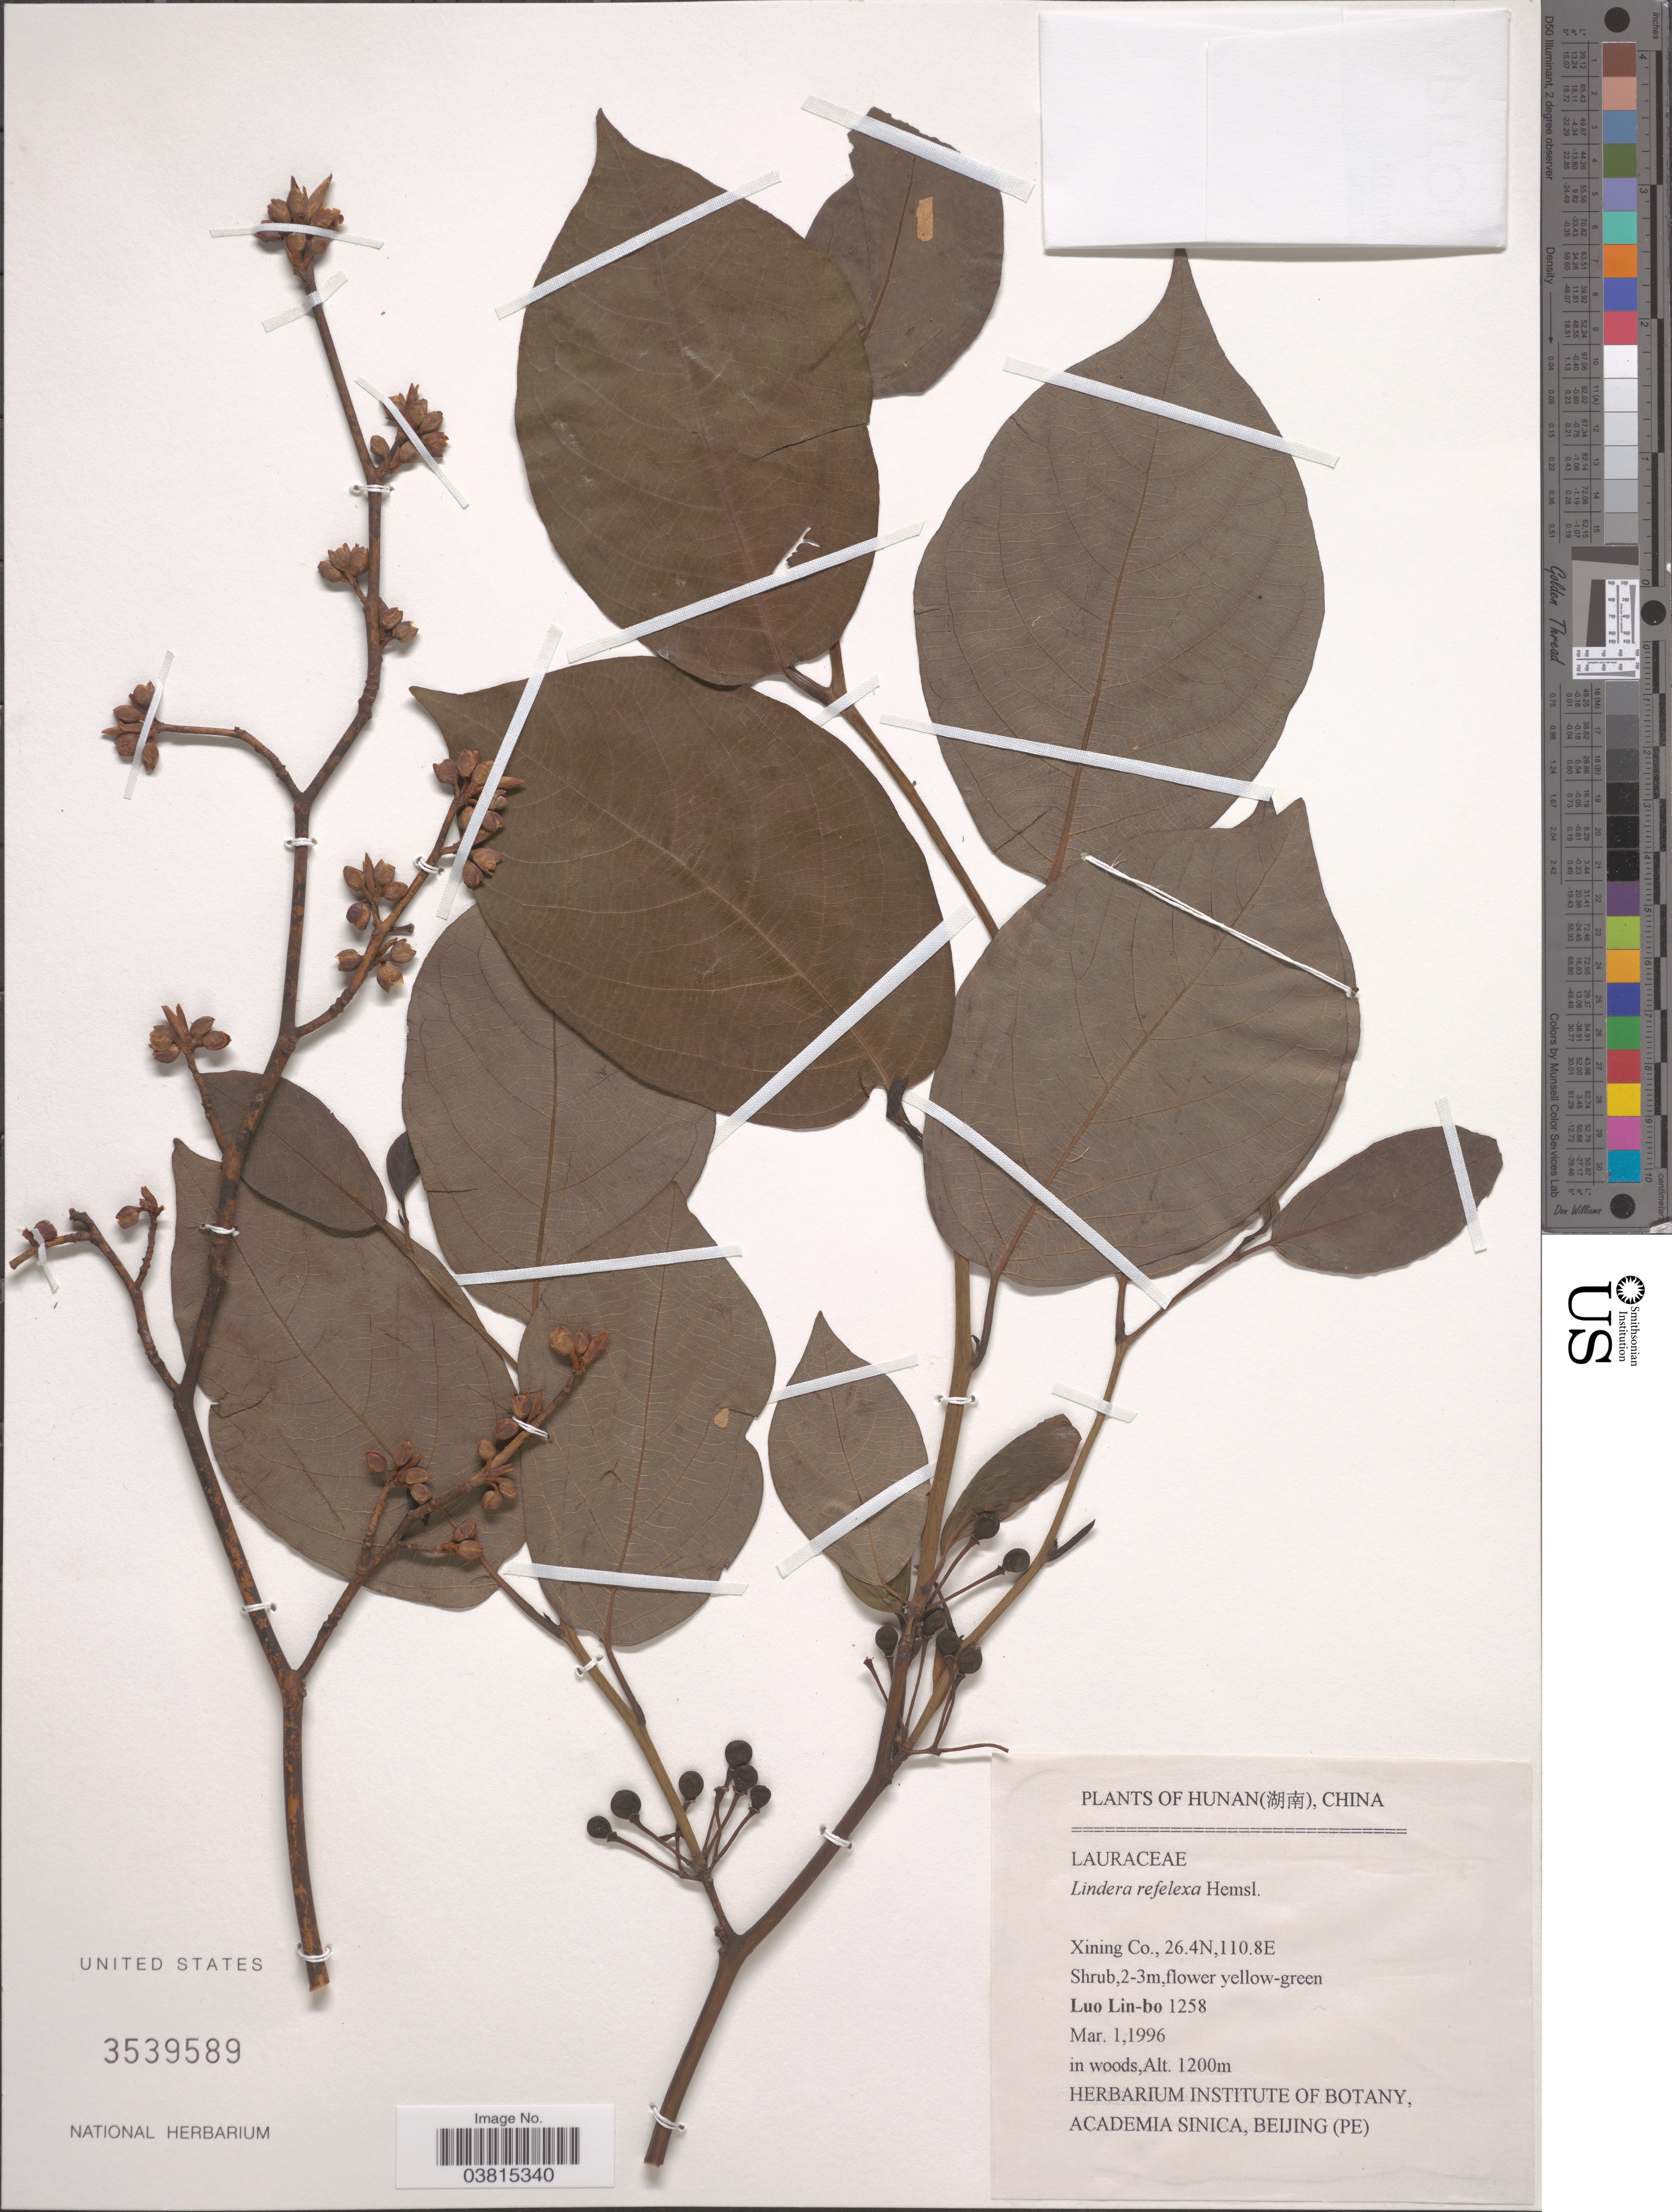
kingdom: Plantae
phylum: Tracheophyta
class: Magnoliopsida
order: Laurales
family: Lauraceae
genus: Lindera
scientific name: Lindera reflexa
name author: Hemsl.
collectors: L. Lin-bo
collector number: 1258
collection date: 1996-03-01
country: China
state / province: Hunan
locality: Xining Co.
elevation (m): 1200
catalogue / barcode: US 3539589